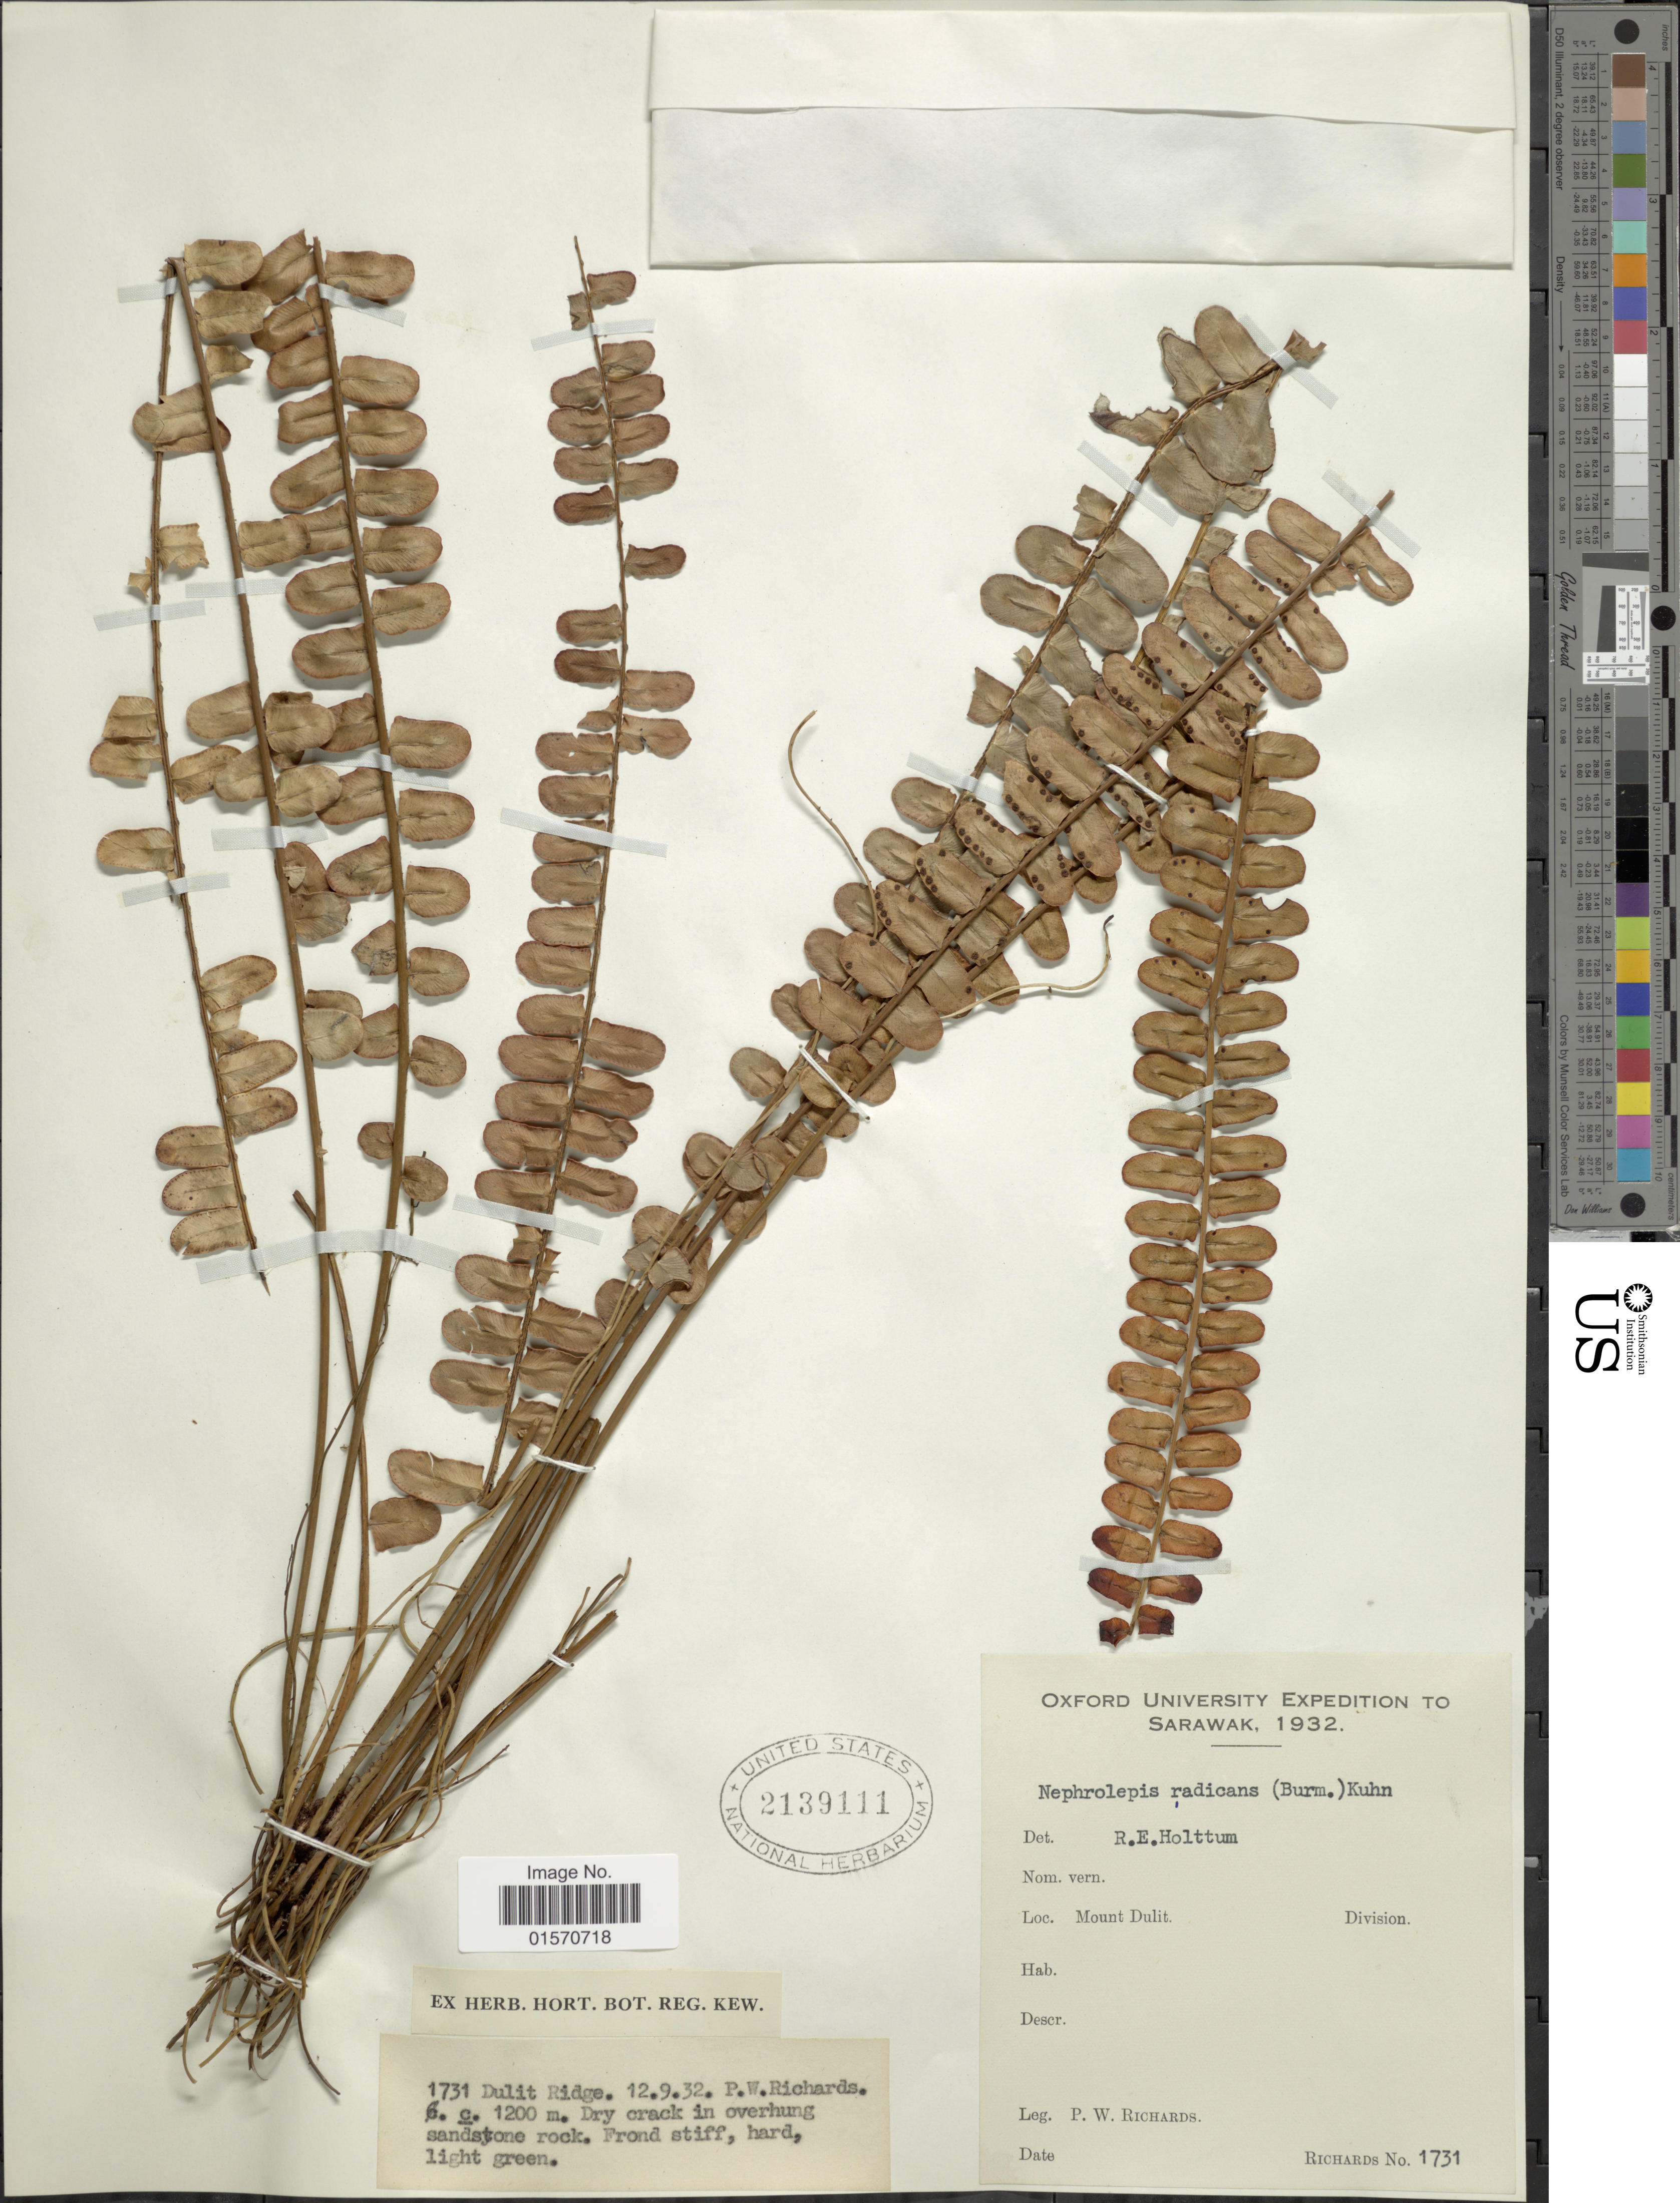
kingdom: Plantae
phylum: Tracheophyta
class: Polypodiopsida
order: Polypodiales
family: Nephrolepidaceae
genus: Nephrolepis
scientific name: Nephrolepis radicans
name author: (Burm.) Kuhn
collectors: P. Richards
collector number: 1731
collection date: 1932-09-12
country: Malaysia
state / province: Sarawak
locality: Mount Dulit Ridge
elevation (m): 1200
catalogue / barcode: US 2139111